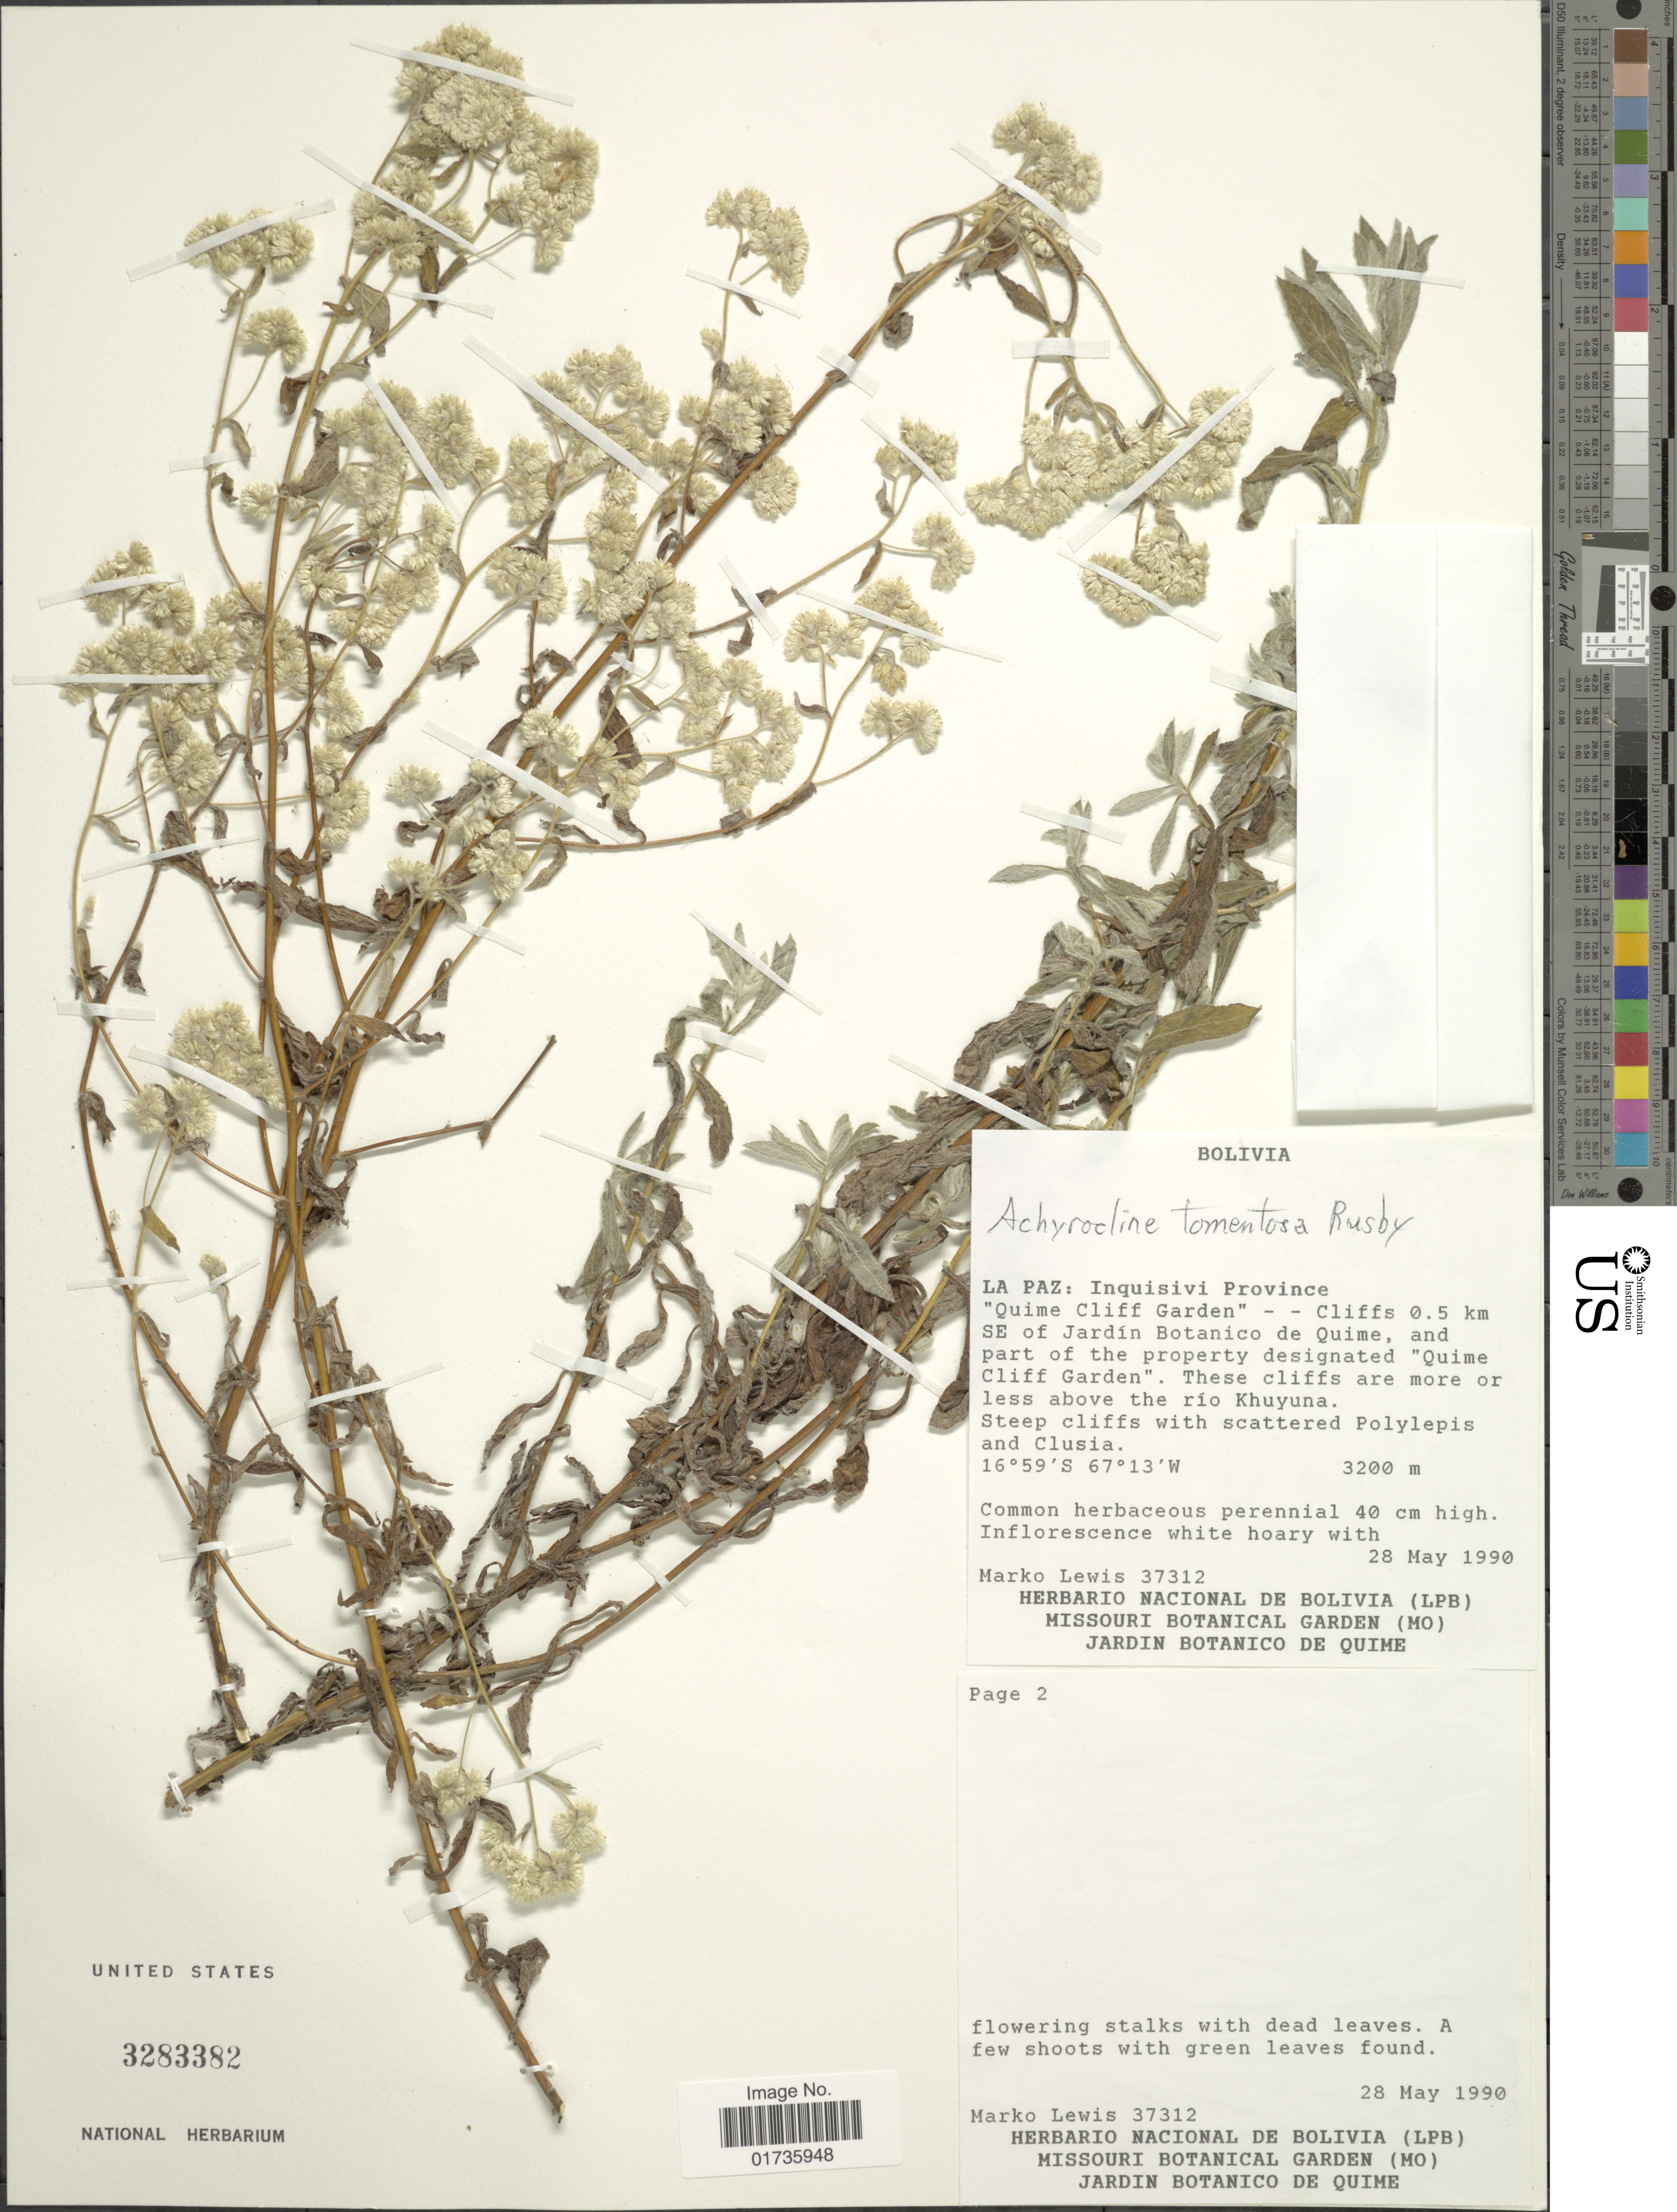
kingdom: Plantae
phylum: Tracheophyta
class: Magnoliopsida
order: Asterales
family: Asteraceae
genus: Achyrocline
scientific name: Achyrocline tomentosa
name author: Rusby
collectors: M. A. Lewis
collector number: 37312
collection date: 1990-05-28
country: Bolivia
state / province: La Paz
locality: Inquisivi Province 'Quime Cliff Garden' - - Cliffs 0.5 km SE of Jardí Botanico de Quime, and part of the property designated 'Quime Cliff Garden'. These cliffs are more or less above the río Khuyuna. Steep cliffs with scattered Polylepis and Clusia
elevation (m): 3200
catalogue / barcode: US 3283382